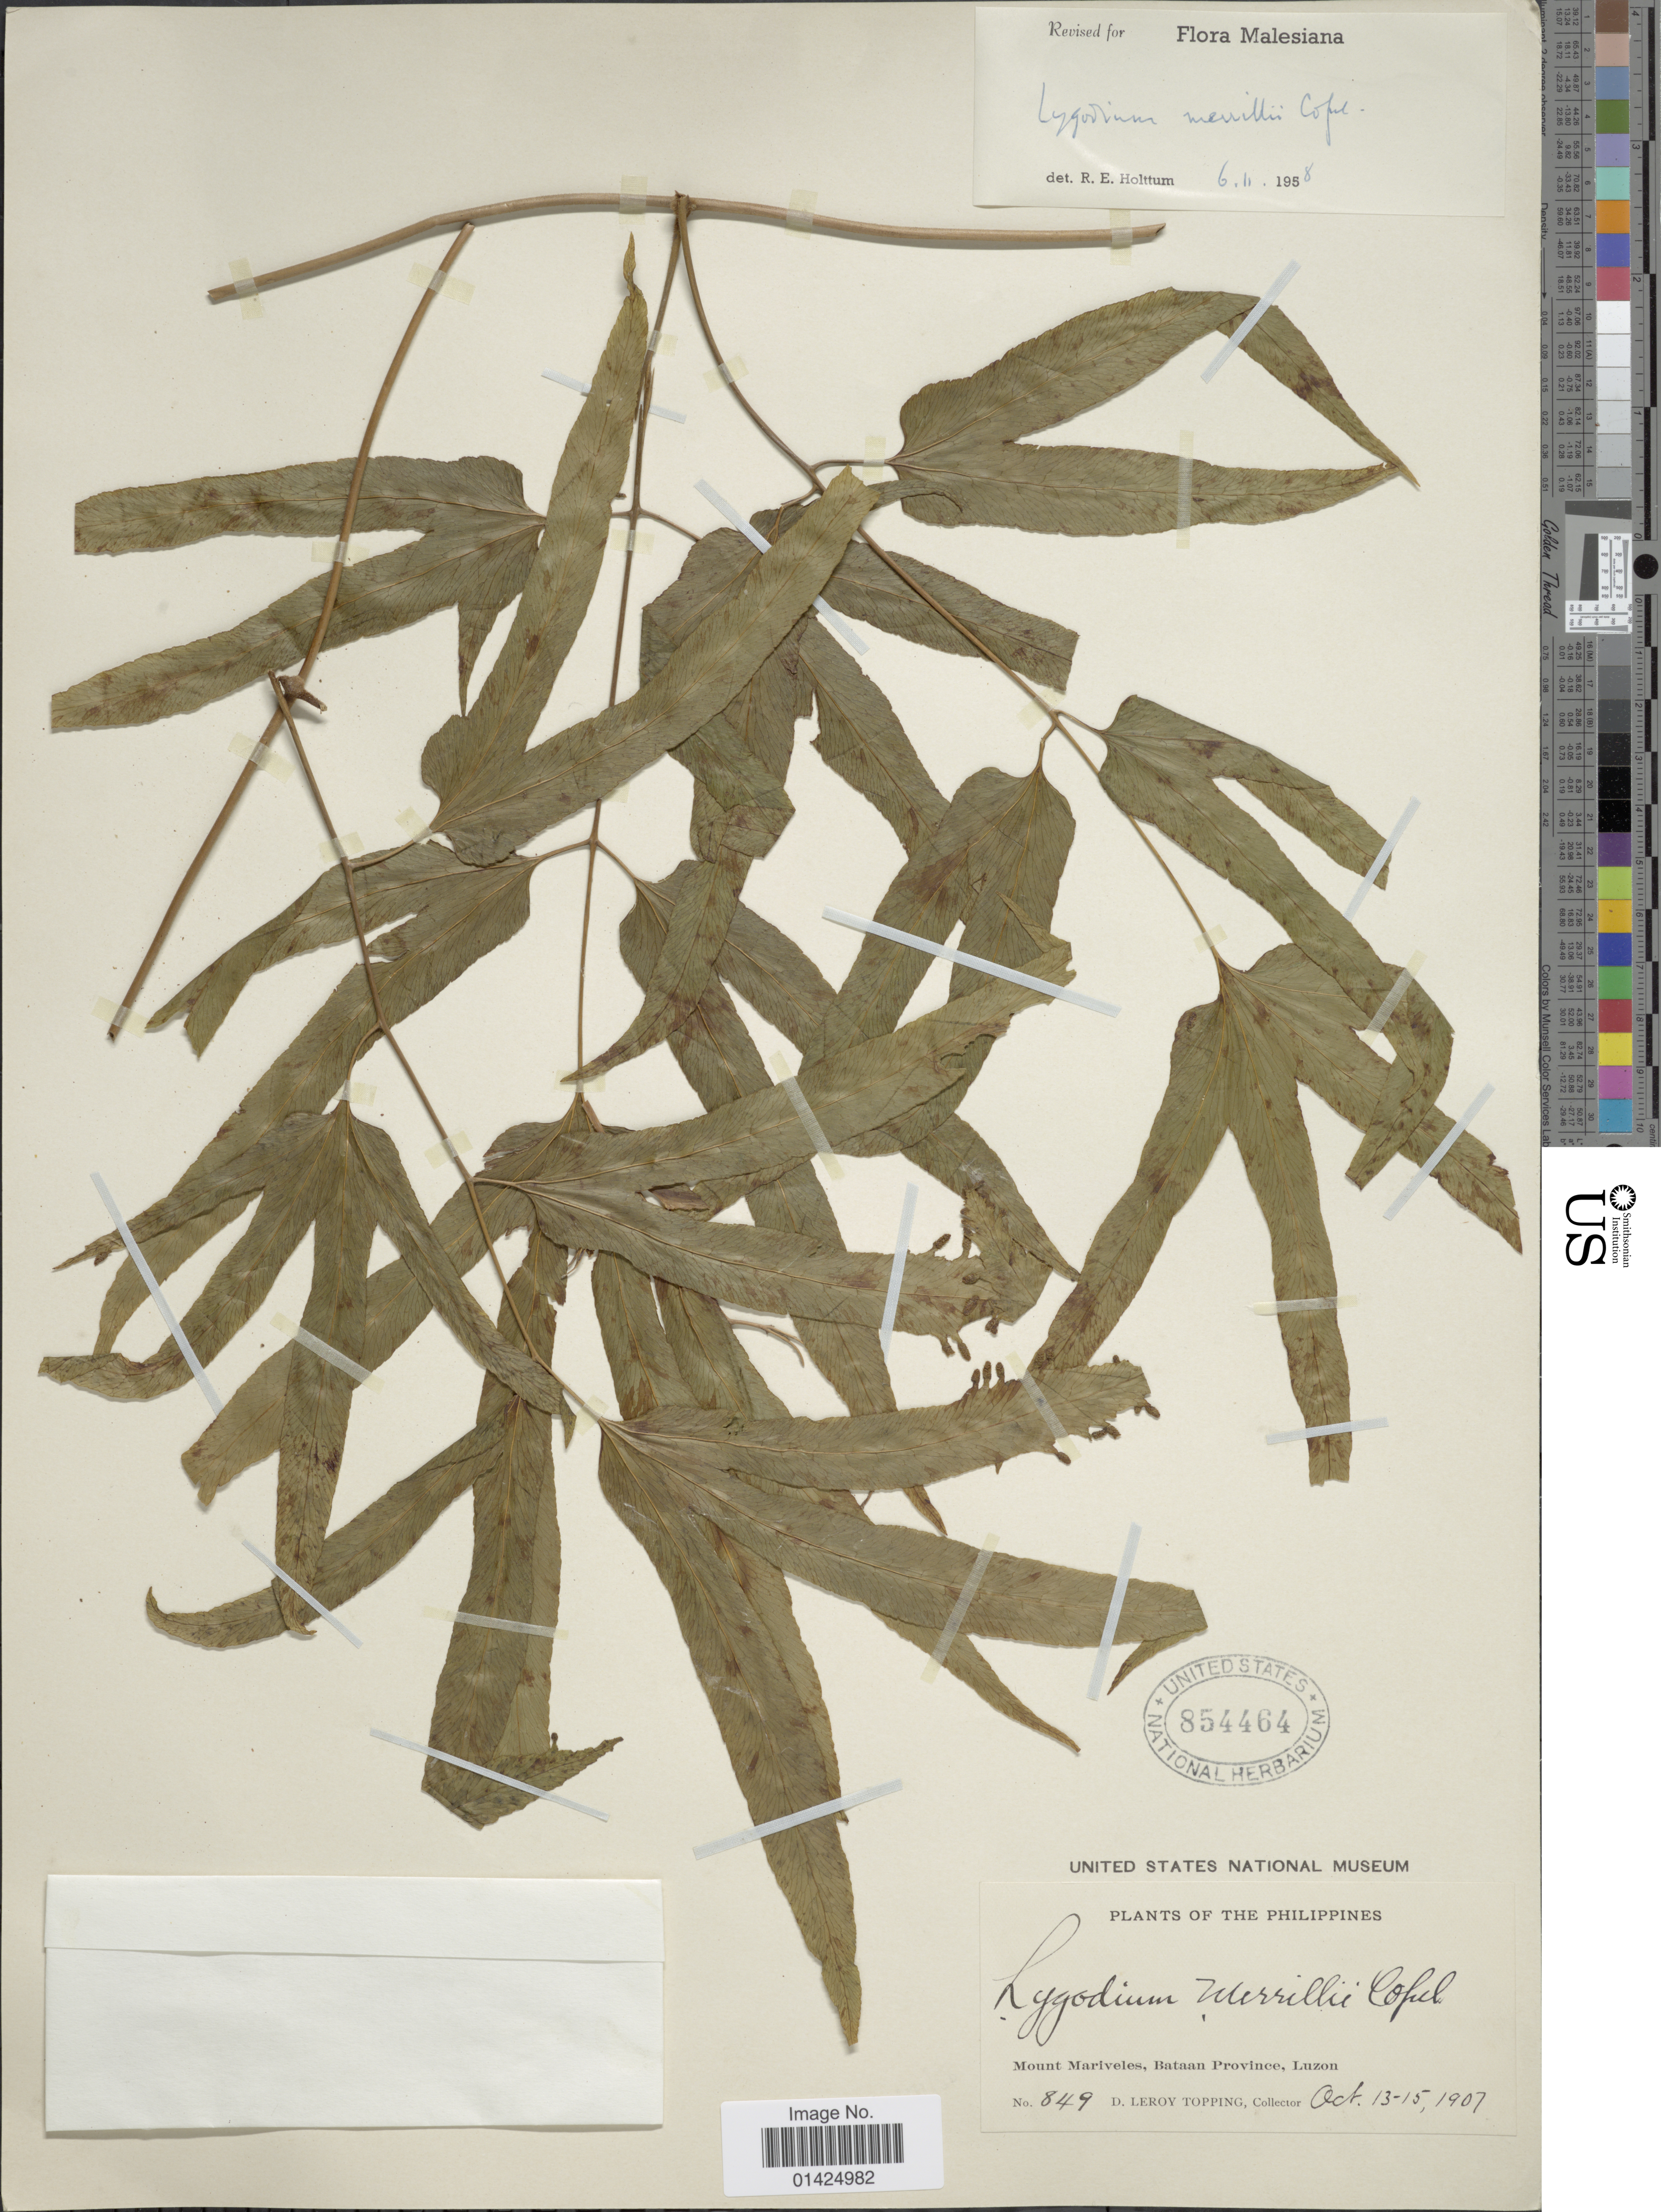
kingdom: Plantae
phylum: Tracheophyta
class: Polypodiopsida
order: Schizaeales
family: Lygodiaceae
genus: Lygodium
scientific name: Lygodium merrillii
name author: Copel.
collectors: D. L. Topping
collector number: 849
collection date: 1907-10-13/1907-10-15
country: Philippines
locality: Mount Mariveles, Bataan Province, Luzon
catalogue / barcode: US 854464